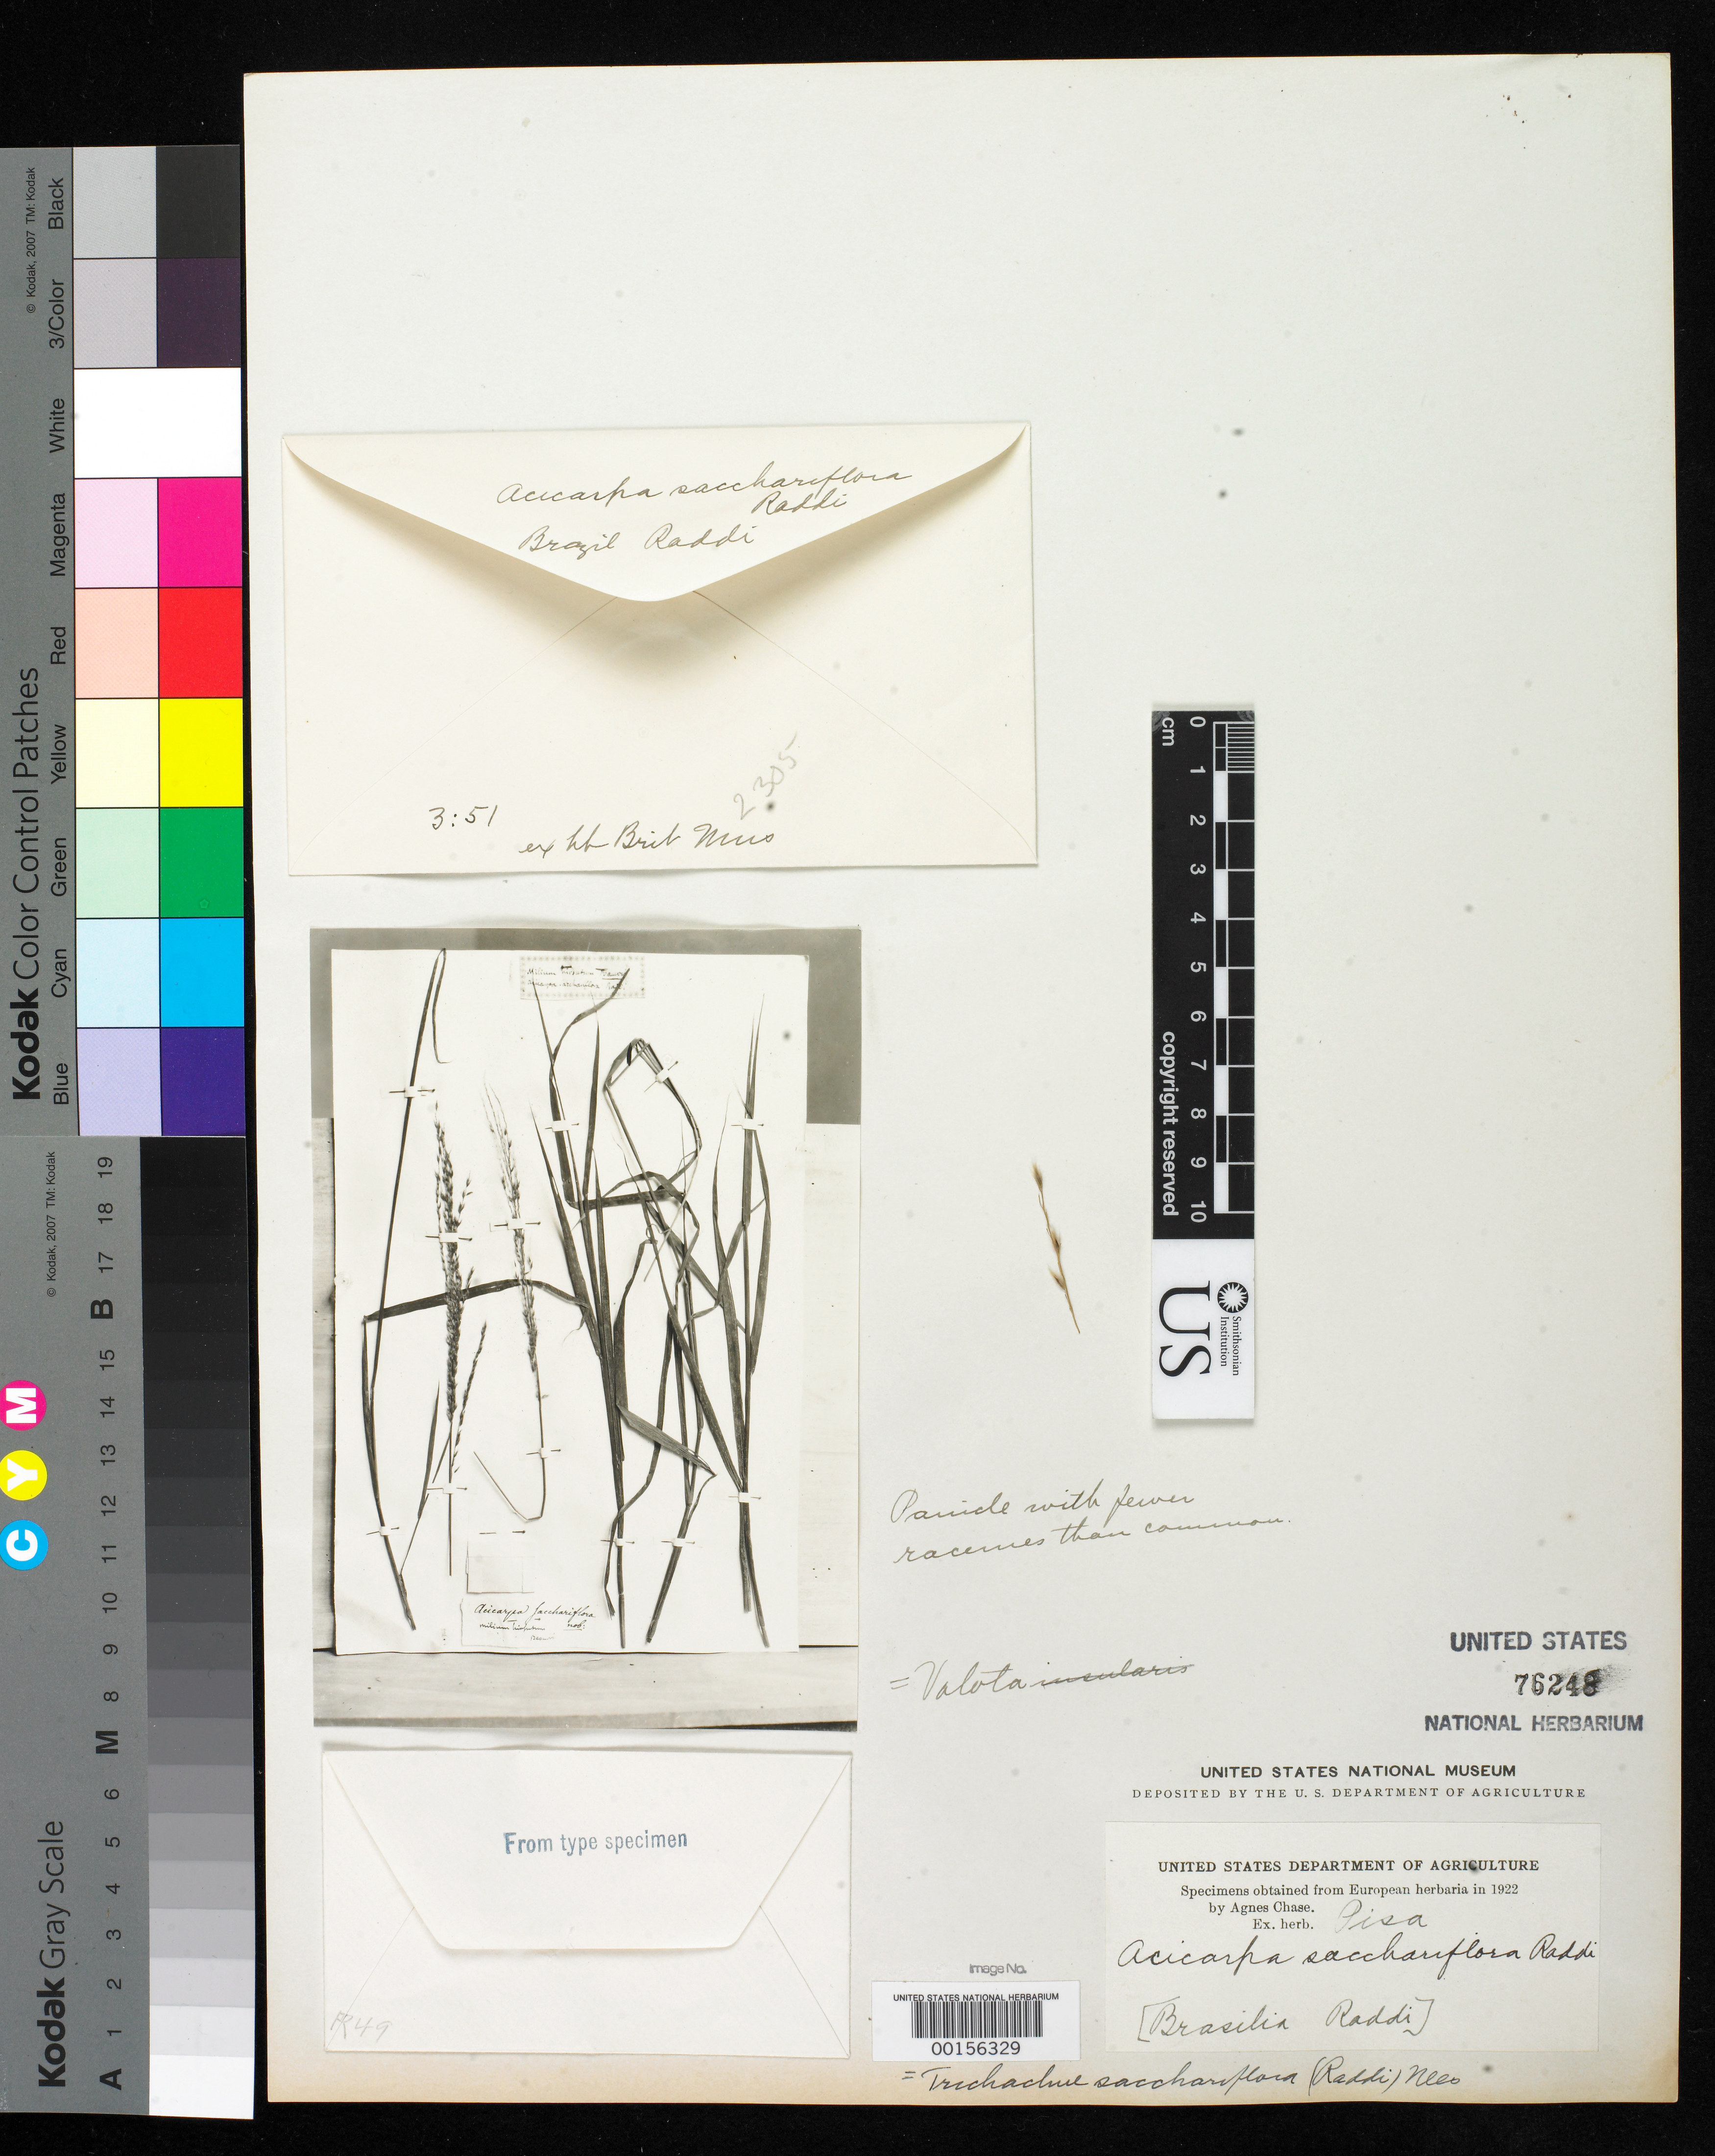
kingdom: Plantae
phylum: Tracheophyta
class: Liliopsida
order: Poales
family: Poaceae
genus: Acicarpa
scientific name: Acicarpa sacchariflora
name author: Raddi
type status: Type Fragment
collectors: G. Raddi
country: Brazil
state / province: Minas Gerais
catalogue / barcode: US 76248